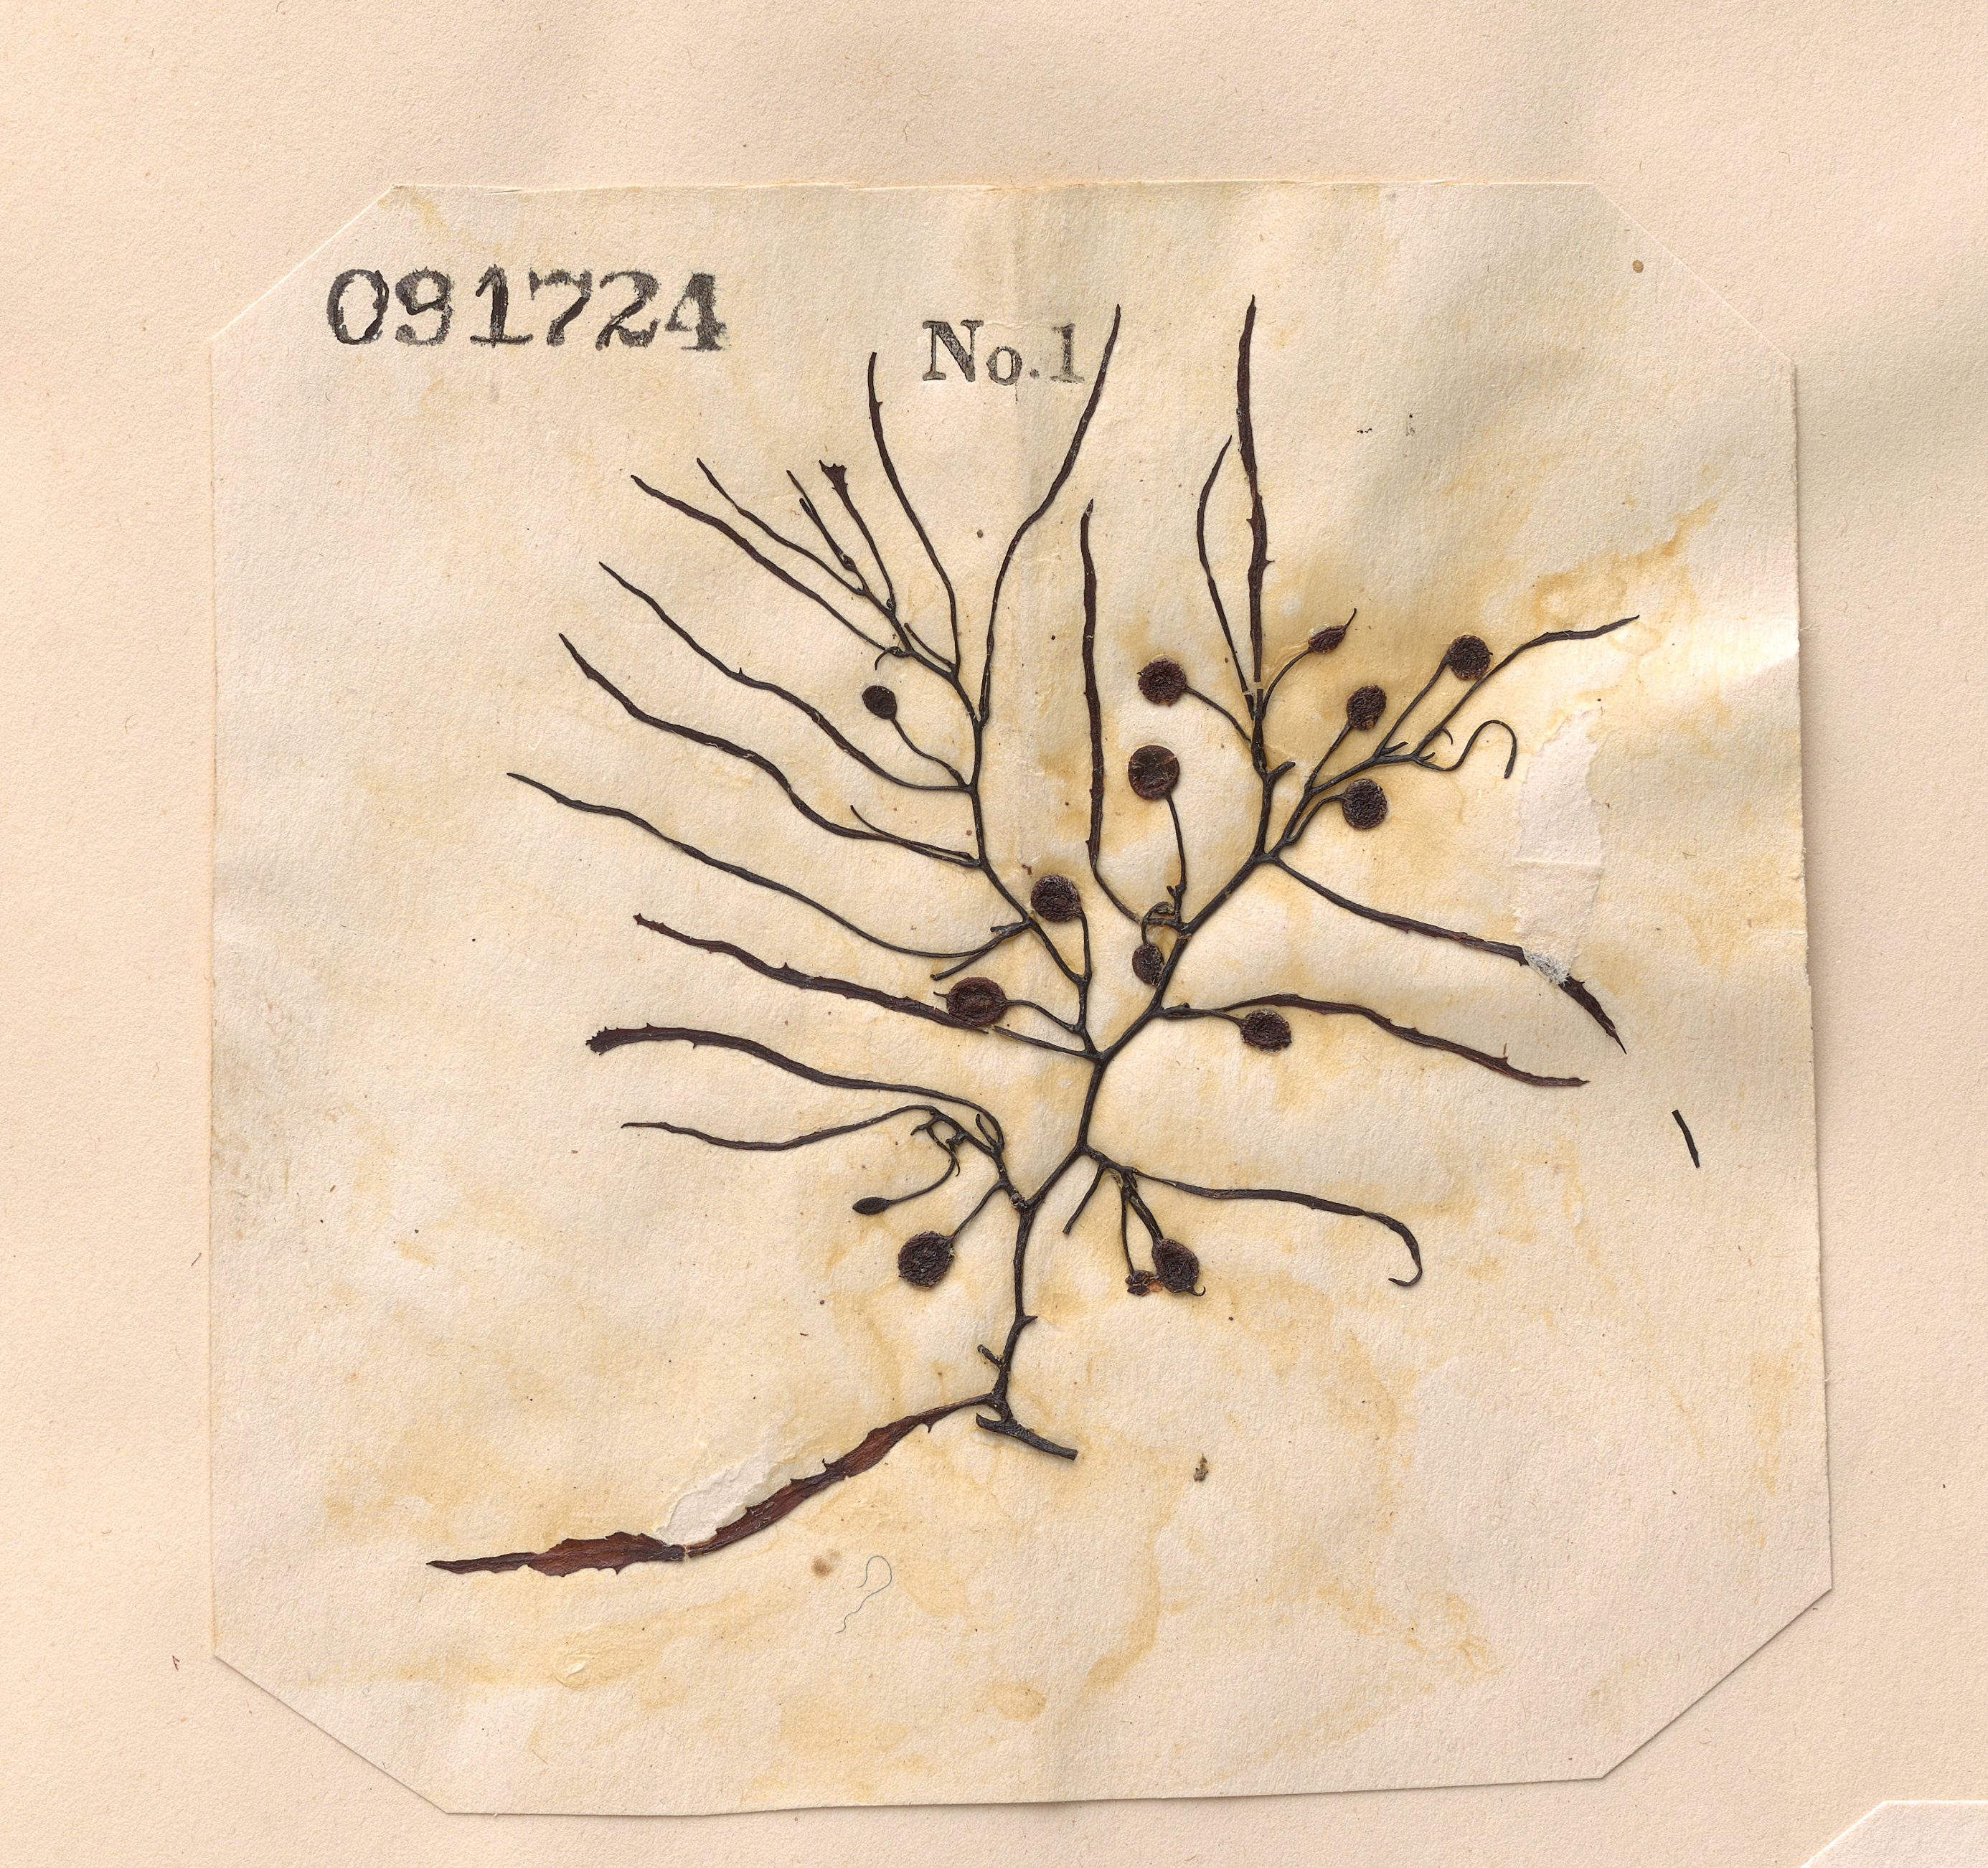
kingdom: Chromista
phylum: Ochrophyta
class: Phaeophyceae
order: Fucales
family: Sargassaceae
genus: Sargassum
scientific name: Sargassum natans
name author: (L.) Gaillon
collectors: C. Durant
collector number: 1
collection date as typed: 1850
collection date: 1850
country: United States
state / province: New York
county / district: Richmond County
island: Staten Island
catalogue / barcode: US 91724